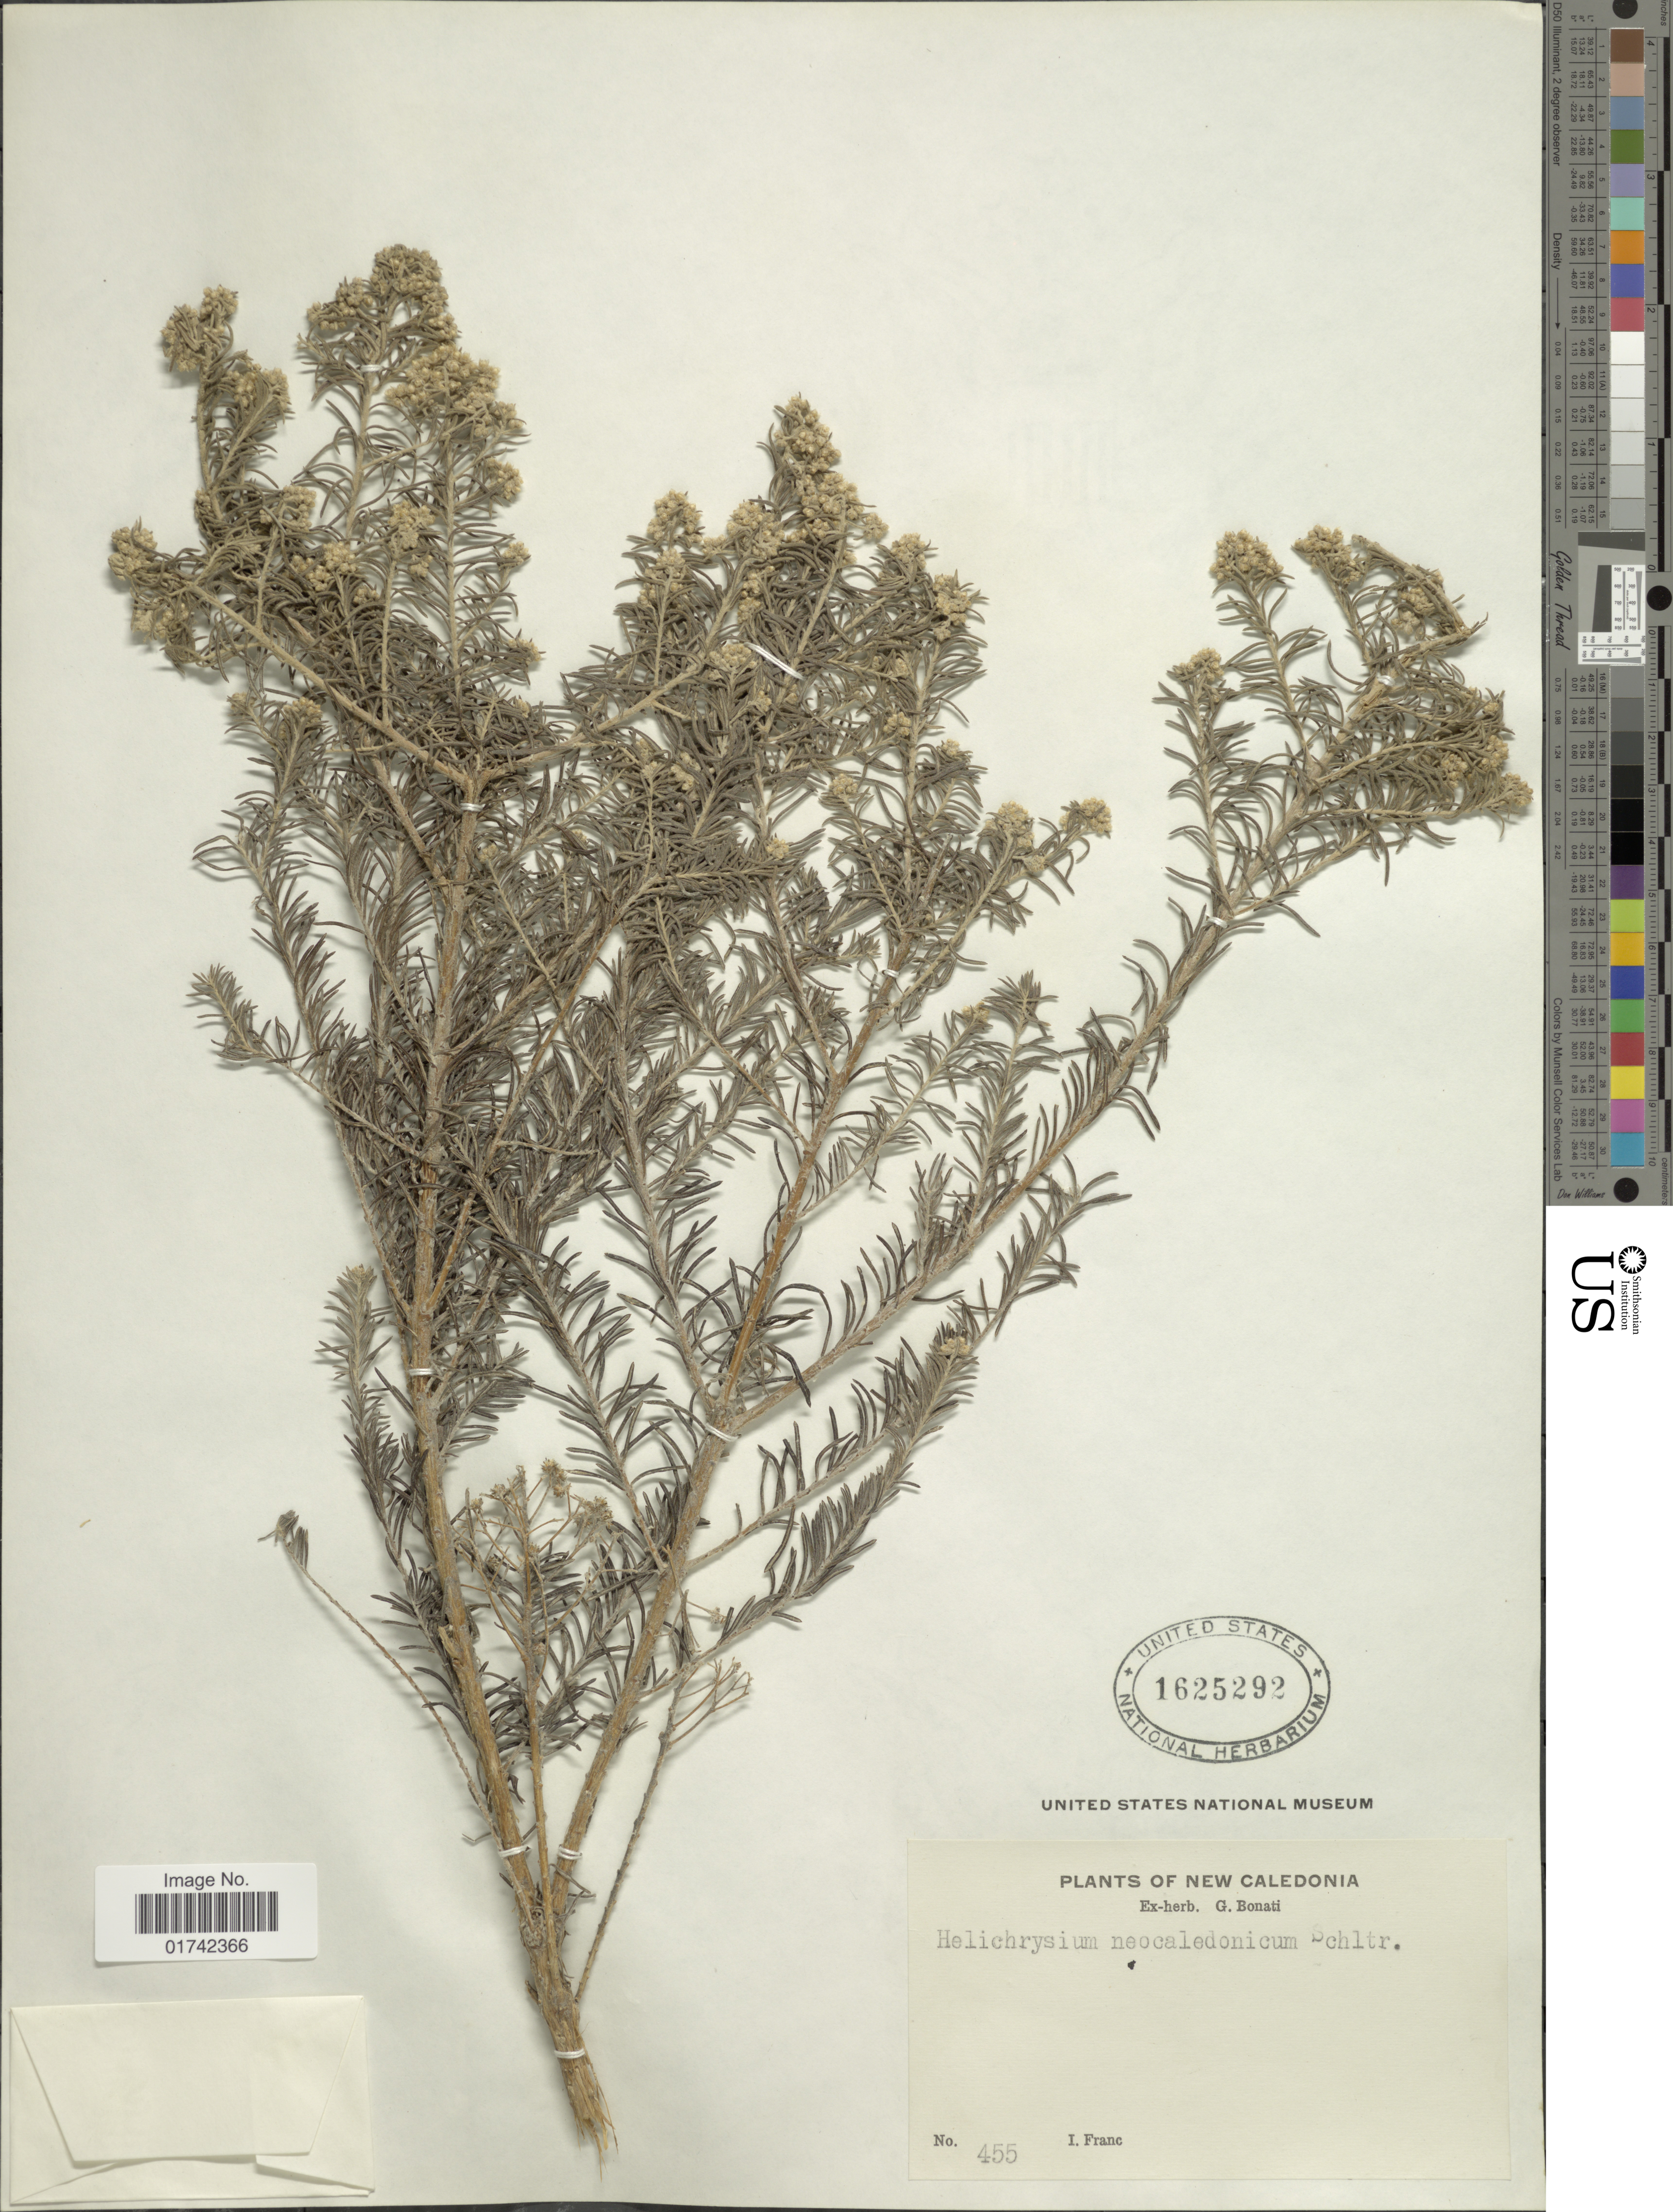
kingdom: Plantae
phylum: Tracheophyta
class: Magnoliopsida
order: Asterales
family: Asteraceae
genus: Helichrysum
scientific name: Helichrysum neocaledonicum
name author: Schltr.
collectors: I. Franc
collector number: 455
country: New Caledonia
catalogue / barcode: US 1625292